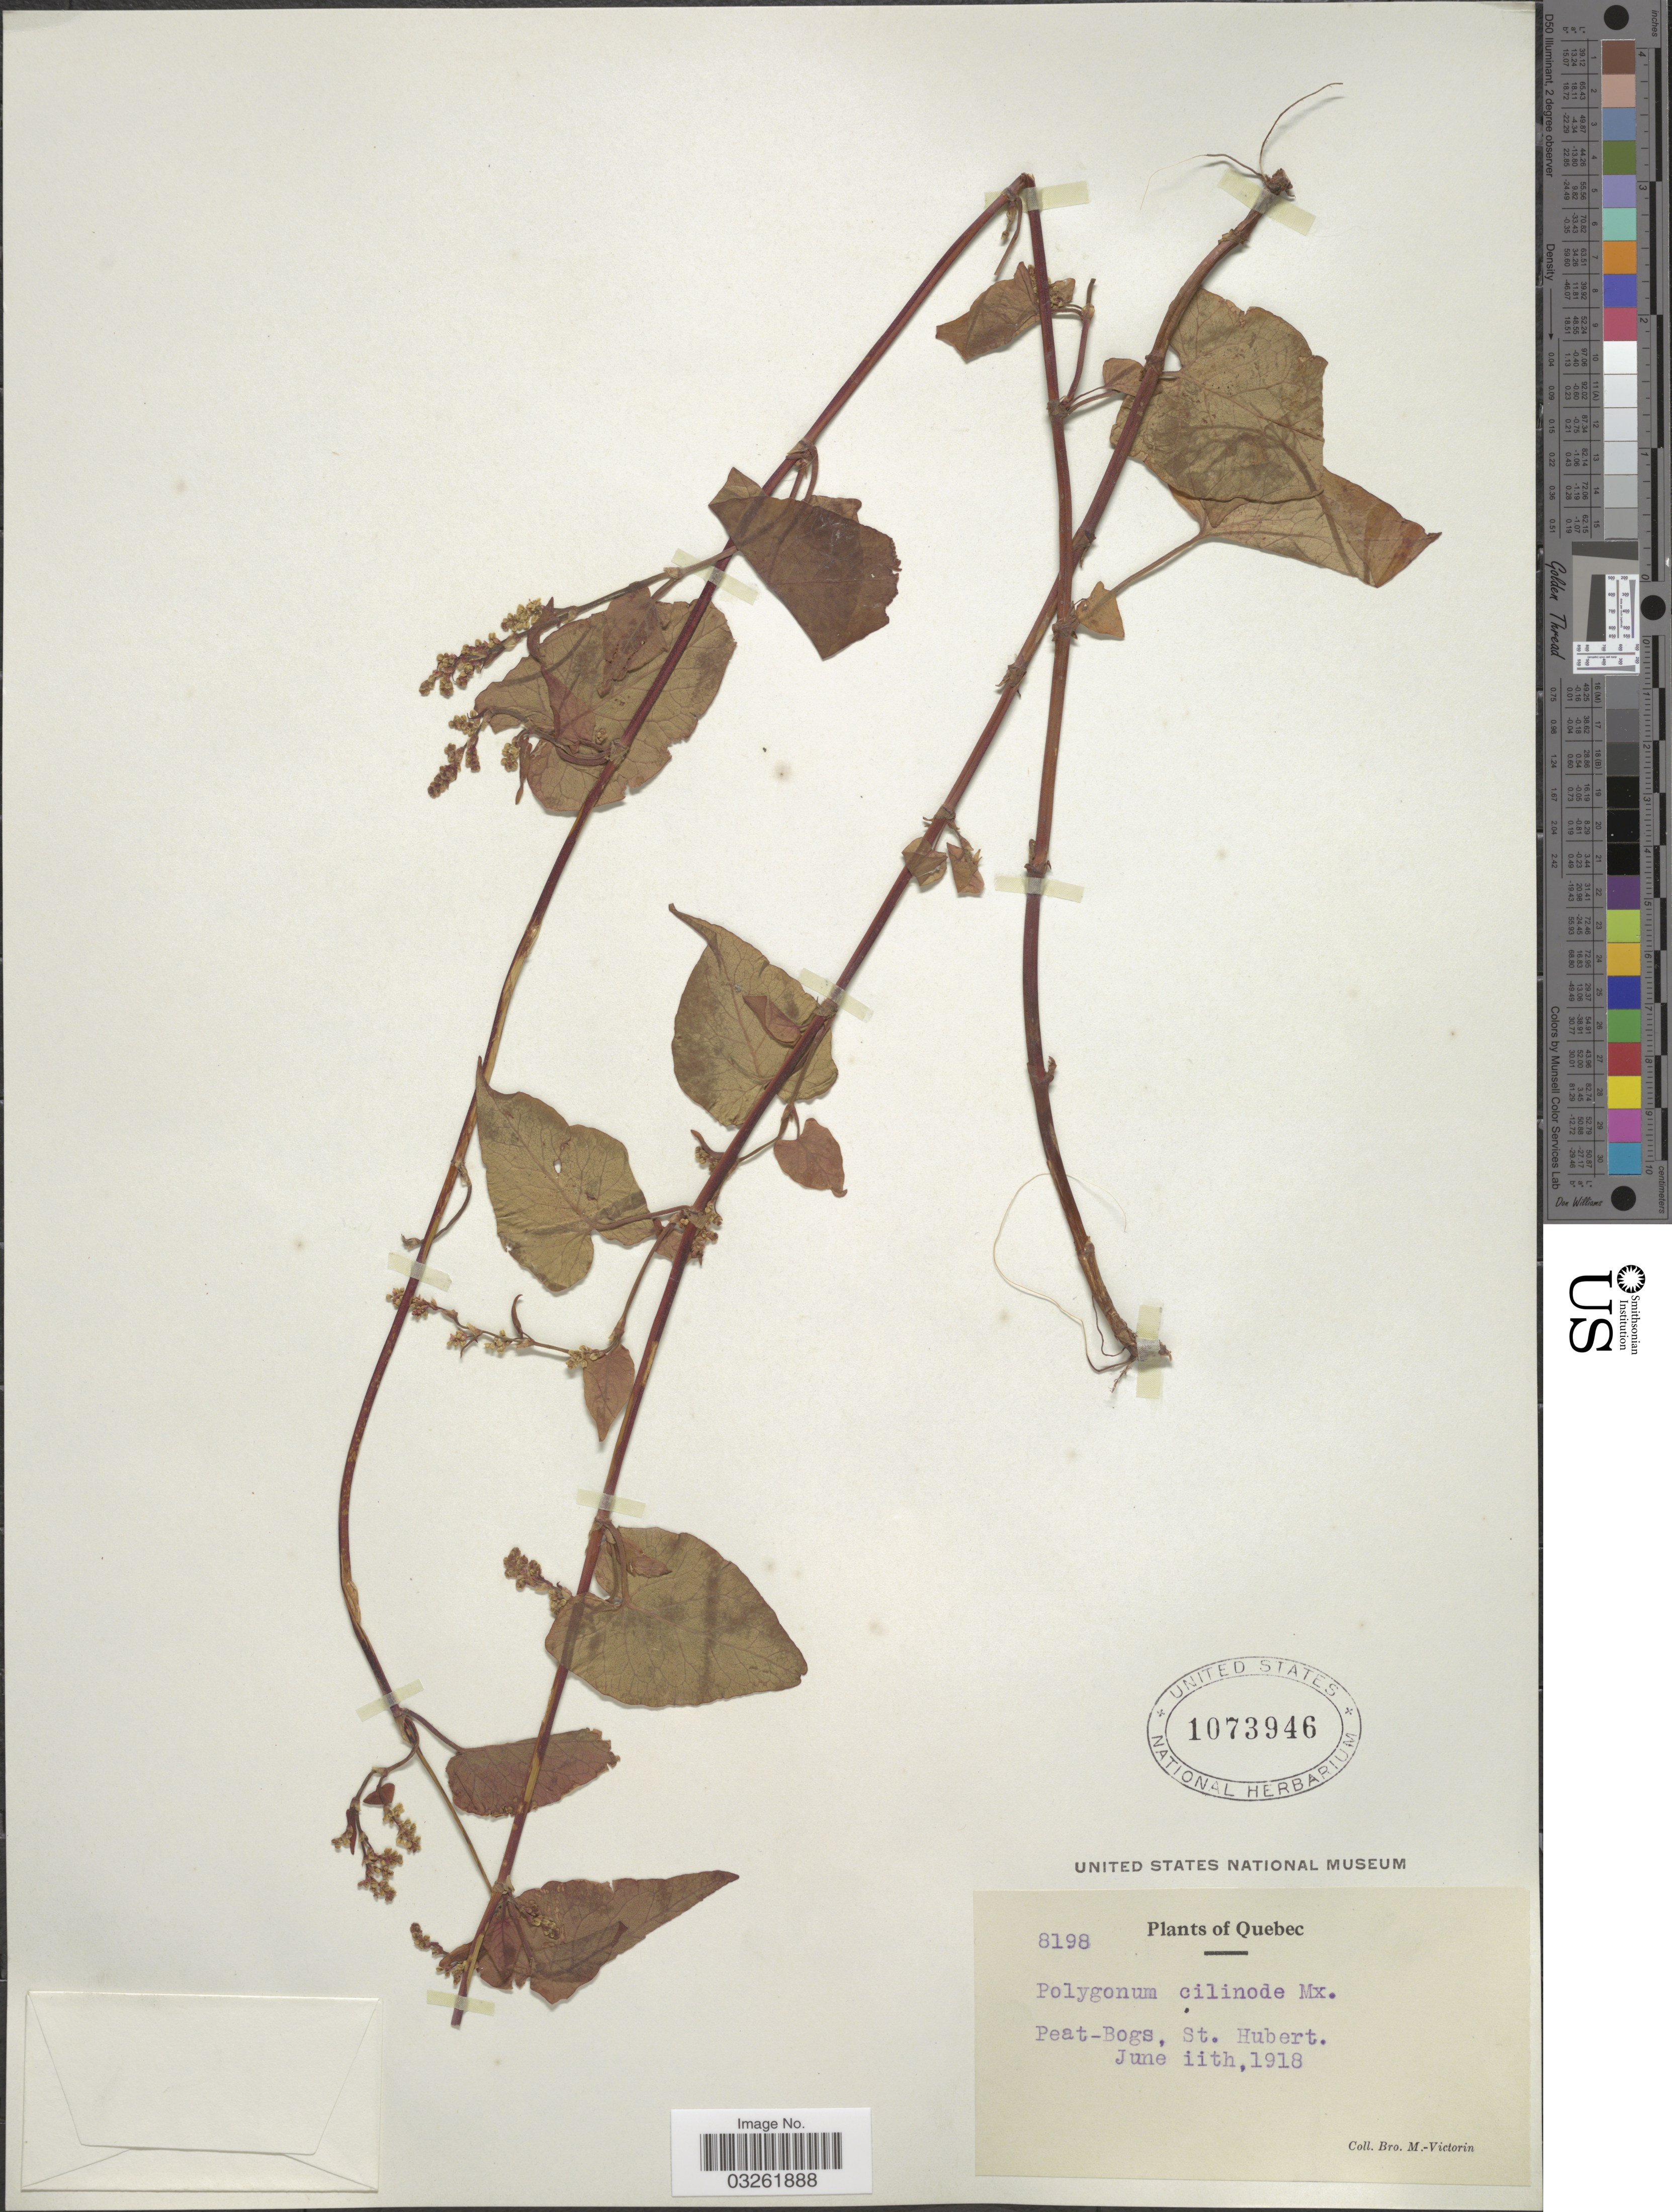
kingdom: Plantae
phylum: Tracheophyta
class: Magnoliopsida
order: Caryophyllales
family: Polygonaceae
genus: Fallopia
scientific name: Fallopia cilinodis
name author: (Michx.) Holub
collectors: Fr. Marie-Victorin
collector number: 8198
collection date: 1918-06-11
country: Canada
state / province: Quebec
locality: Peat-Bogs, St. Hubert.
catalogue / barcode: US 1073946